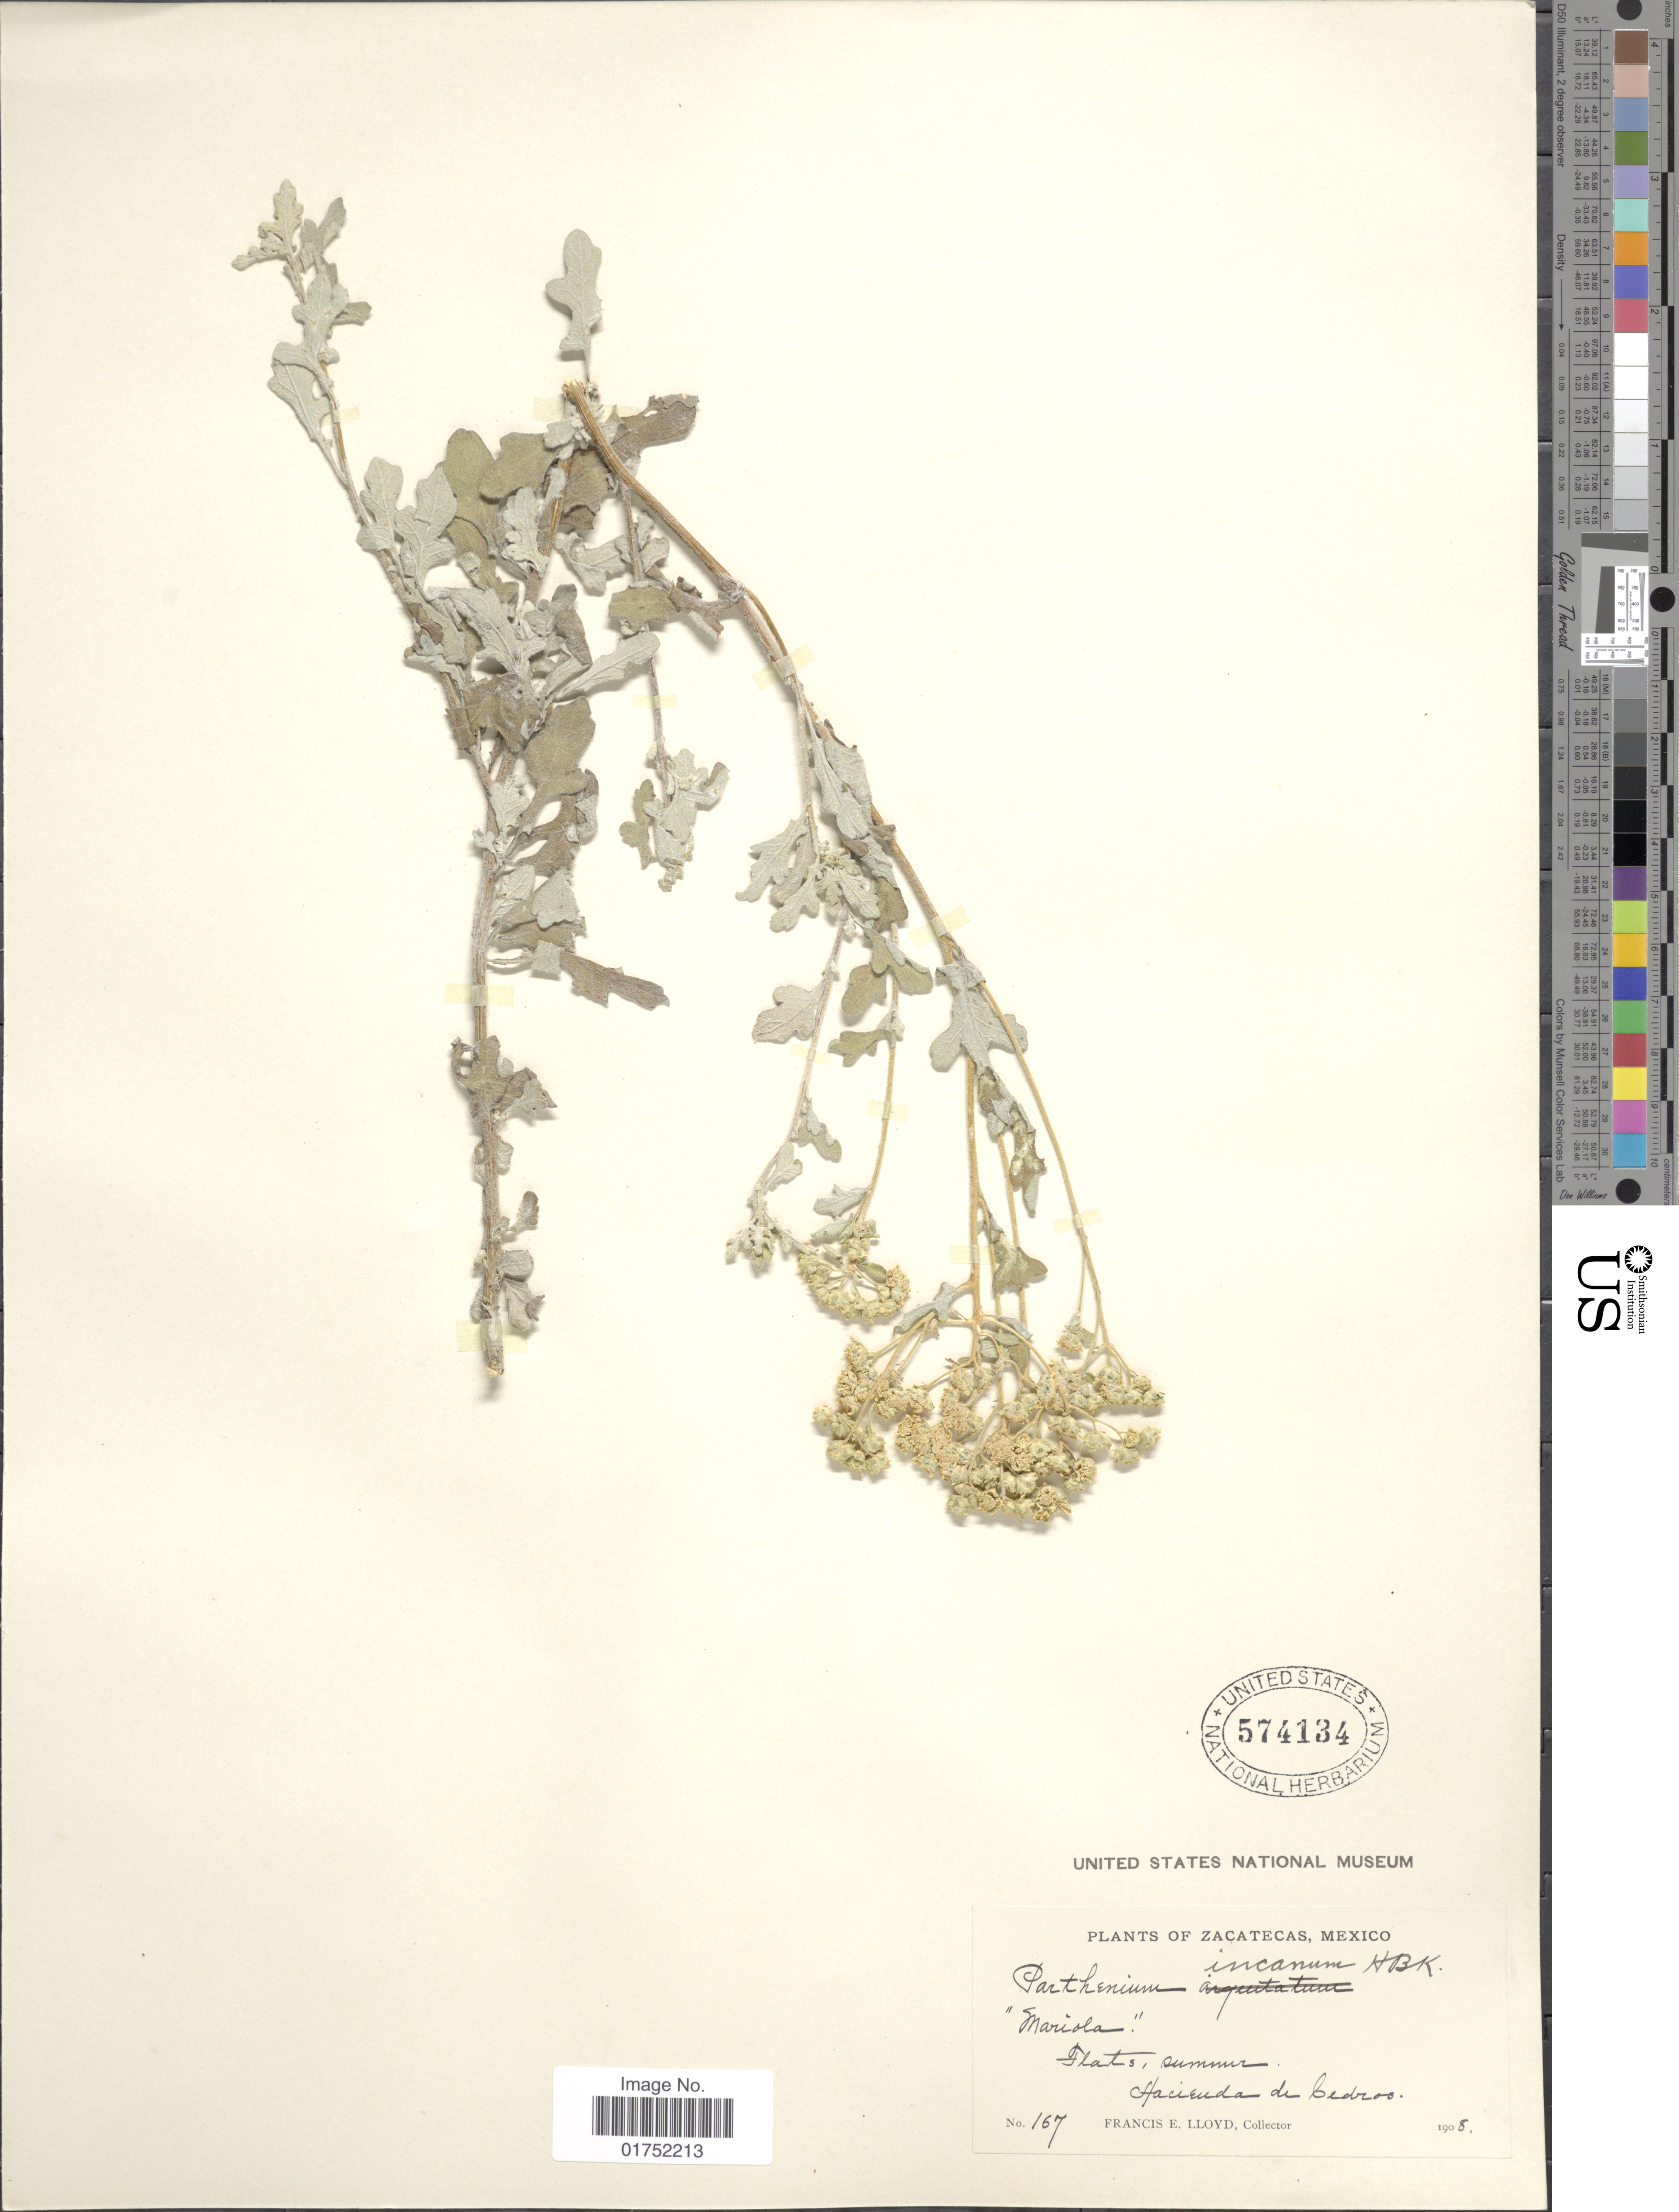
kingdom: Plantae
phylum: Tracheophyta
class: Magnoliopsida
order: Asterales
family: Asteraceae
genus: Parthenium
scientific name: Parthenium incanum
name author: Kunth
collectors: Lloyd, C. E.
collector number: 167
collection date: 1908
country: Mexico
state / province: Zacatecas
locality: Hacienda de Cedros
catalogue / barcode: US 574134